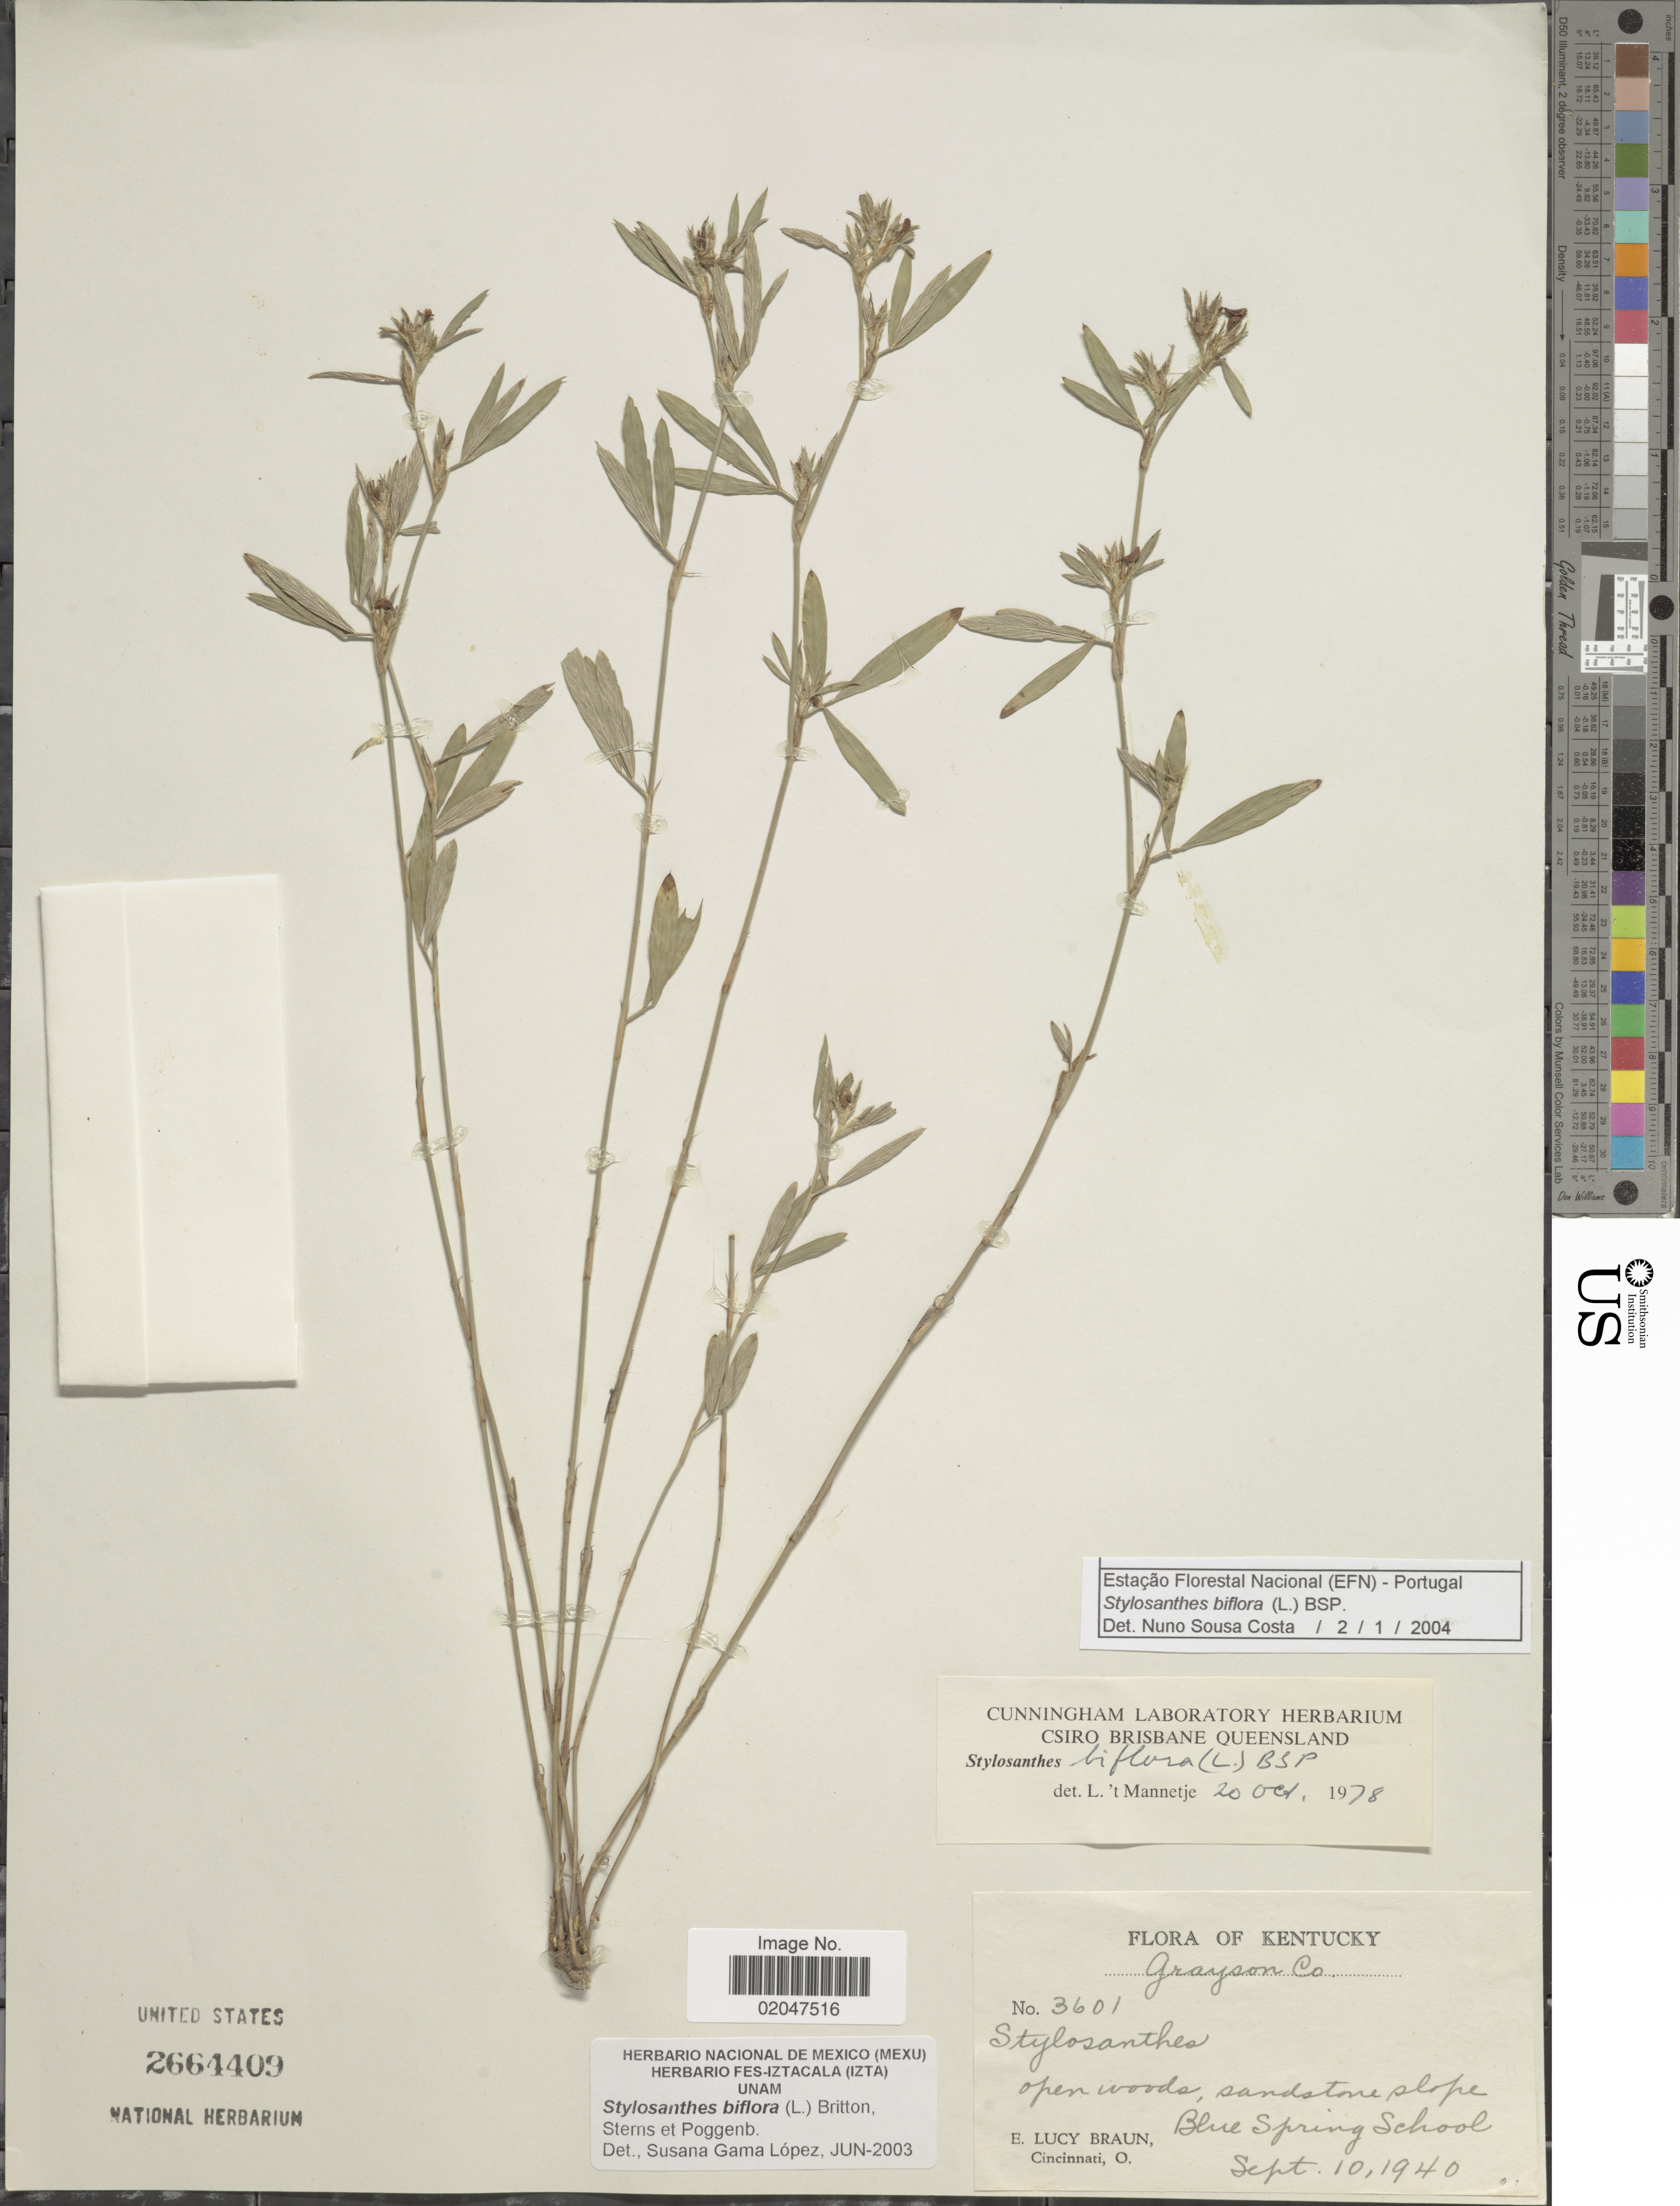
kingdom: Plantae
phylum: Tracheophyta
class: Magnoliopsida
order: Fabales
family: Fabaceae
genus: Stylosanthes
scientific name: Stylosanthes biflora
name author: (L.) Britton et al.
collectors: E. L. Braun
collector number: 3601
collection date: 1940-09-10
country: United States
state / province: Kentucky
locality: Grayson Co. open woods, sandstone slope. Blue Spring School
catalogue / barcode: US 2664409